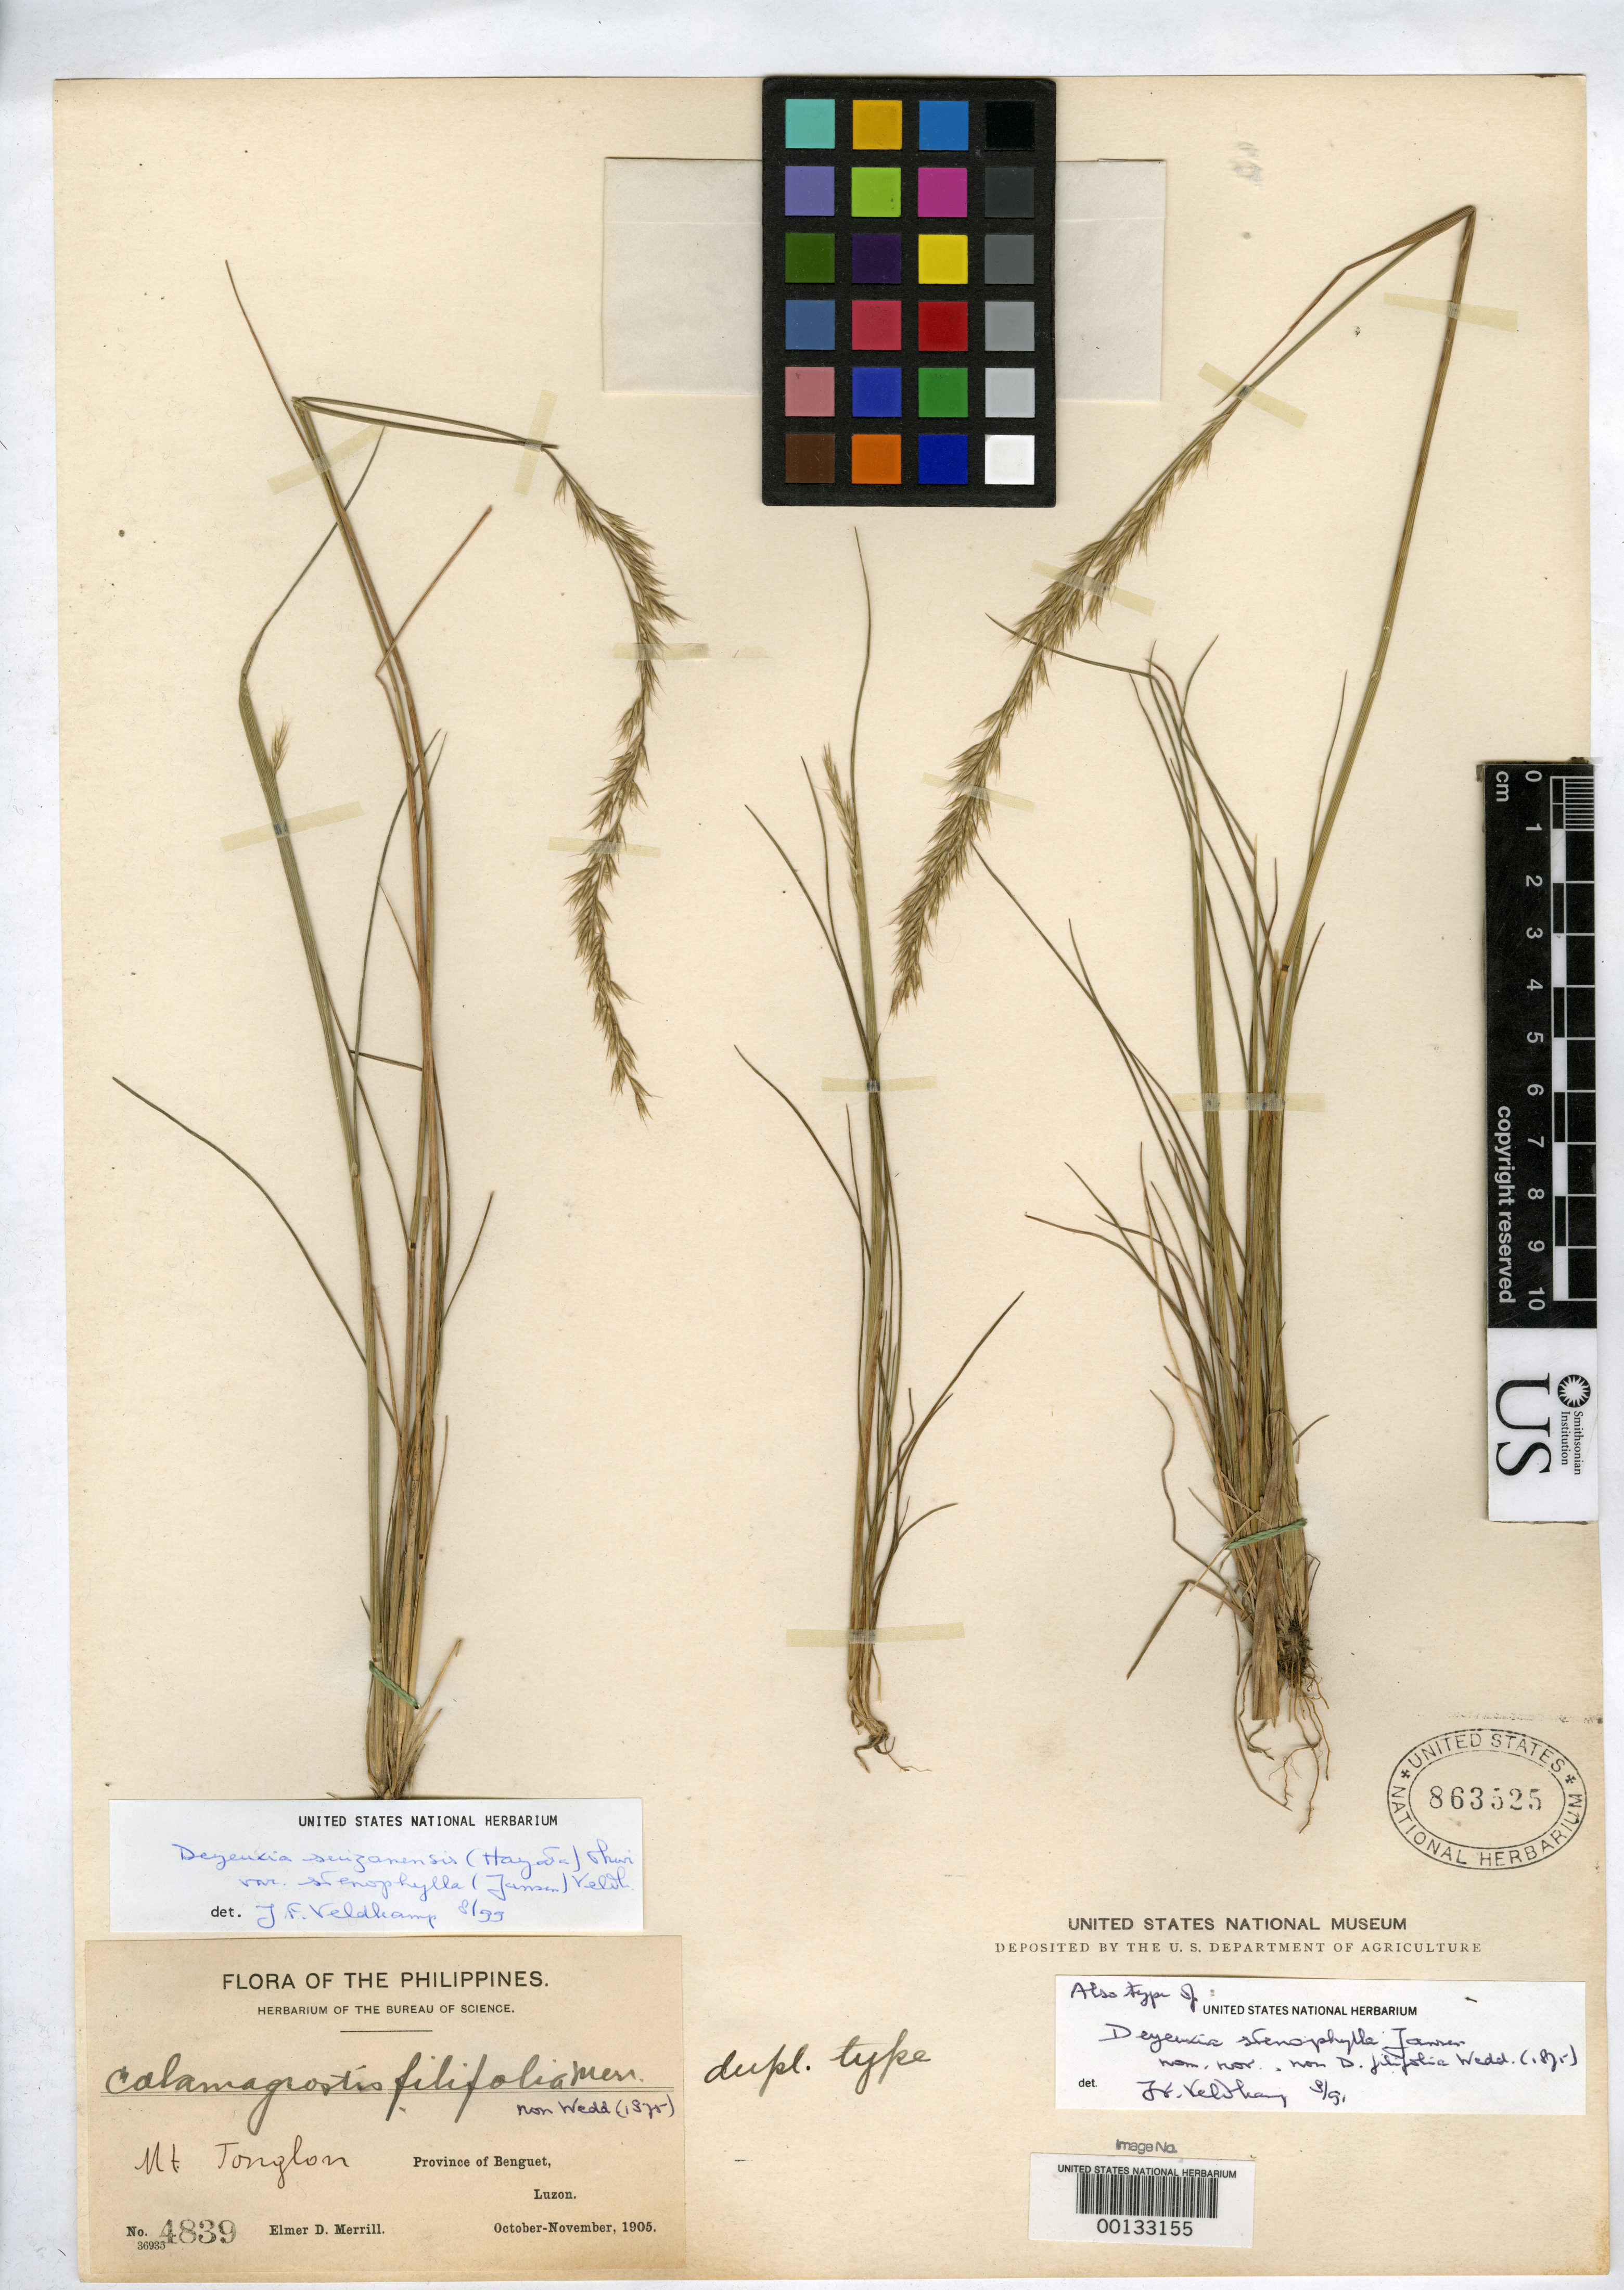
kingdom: Plantae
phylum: Tracheophyta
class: Liliopsida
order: Poales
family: Poaceae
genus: Deyeuxia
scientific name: Deyeuxia stenophylla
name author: Jansen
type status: Isotype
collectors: E. D. Merrill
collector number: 4839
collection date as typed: Oct 1905 to -- Nov 1905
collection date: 1905-10/1905-11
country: Philippines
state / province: Cordillera (Administrative Region)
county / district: Benguet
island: Luzon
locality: Mt. Tonglon.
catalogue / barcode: US 863525-2